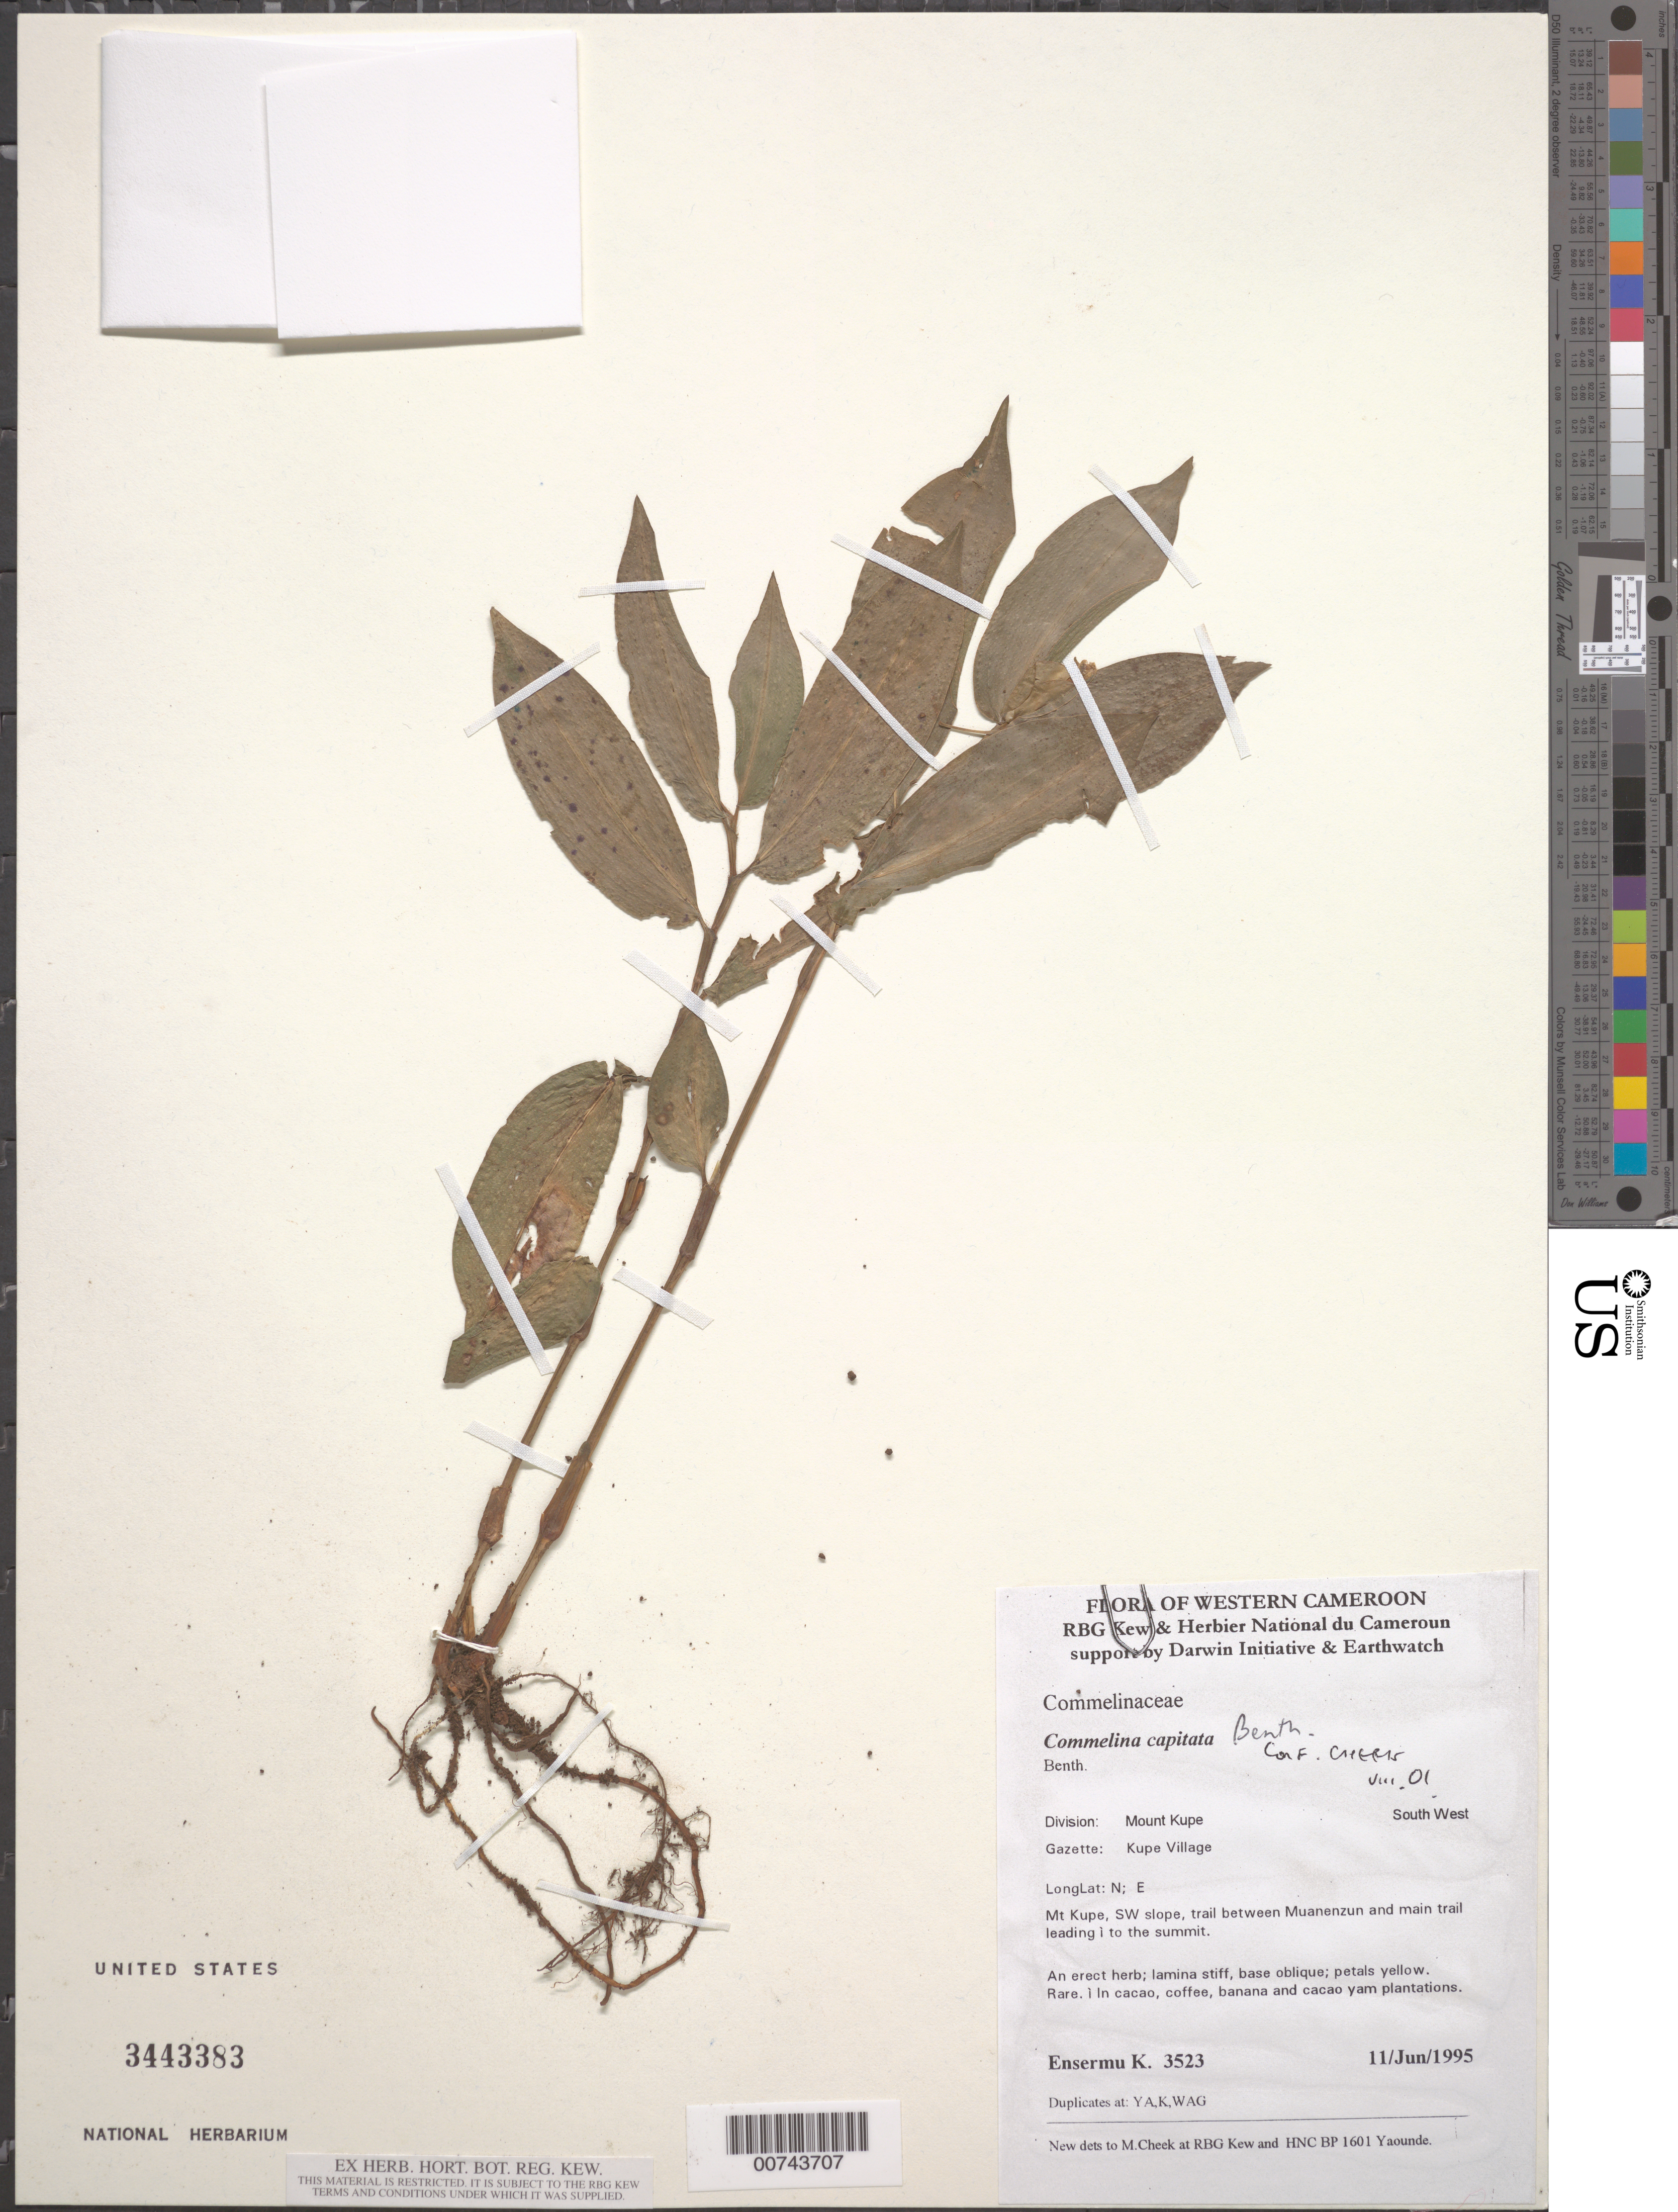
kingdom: Plantae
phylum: Tracheophyta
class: Liliopsida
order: Commelinales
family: Commelinaceae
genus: Commelina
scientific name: Commelina capitata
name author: Benth.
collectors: K. Ensermu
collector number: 3523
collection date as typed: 11 Jun 1995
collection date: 1995-06-11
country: Cameroon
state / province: Sud-Ouest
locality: Mount Kupe, Kupe Village, SW slope, between Muanenzun and main trail to summit.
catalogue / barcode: US 3443383